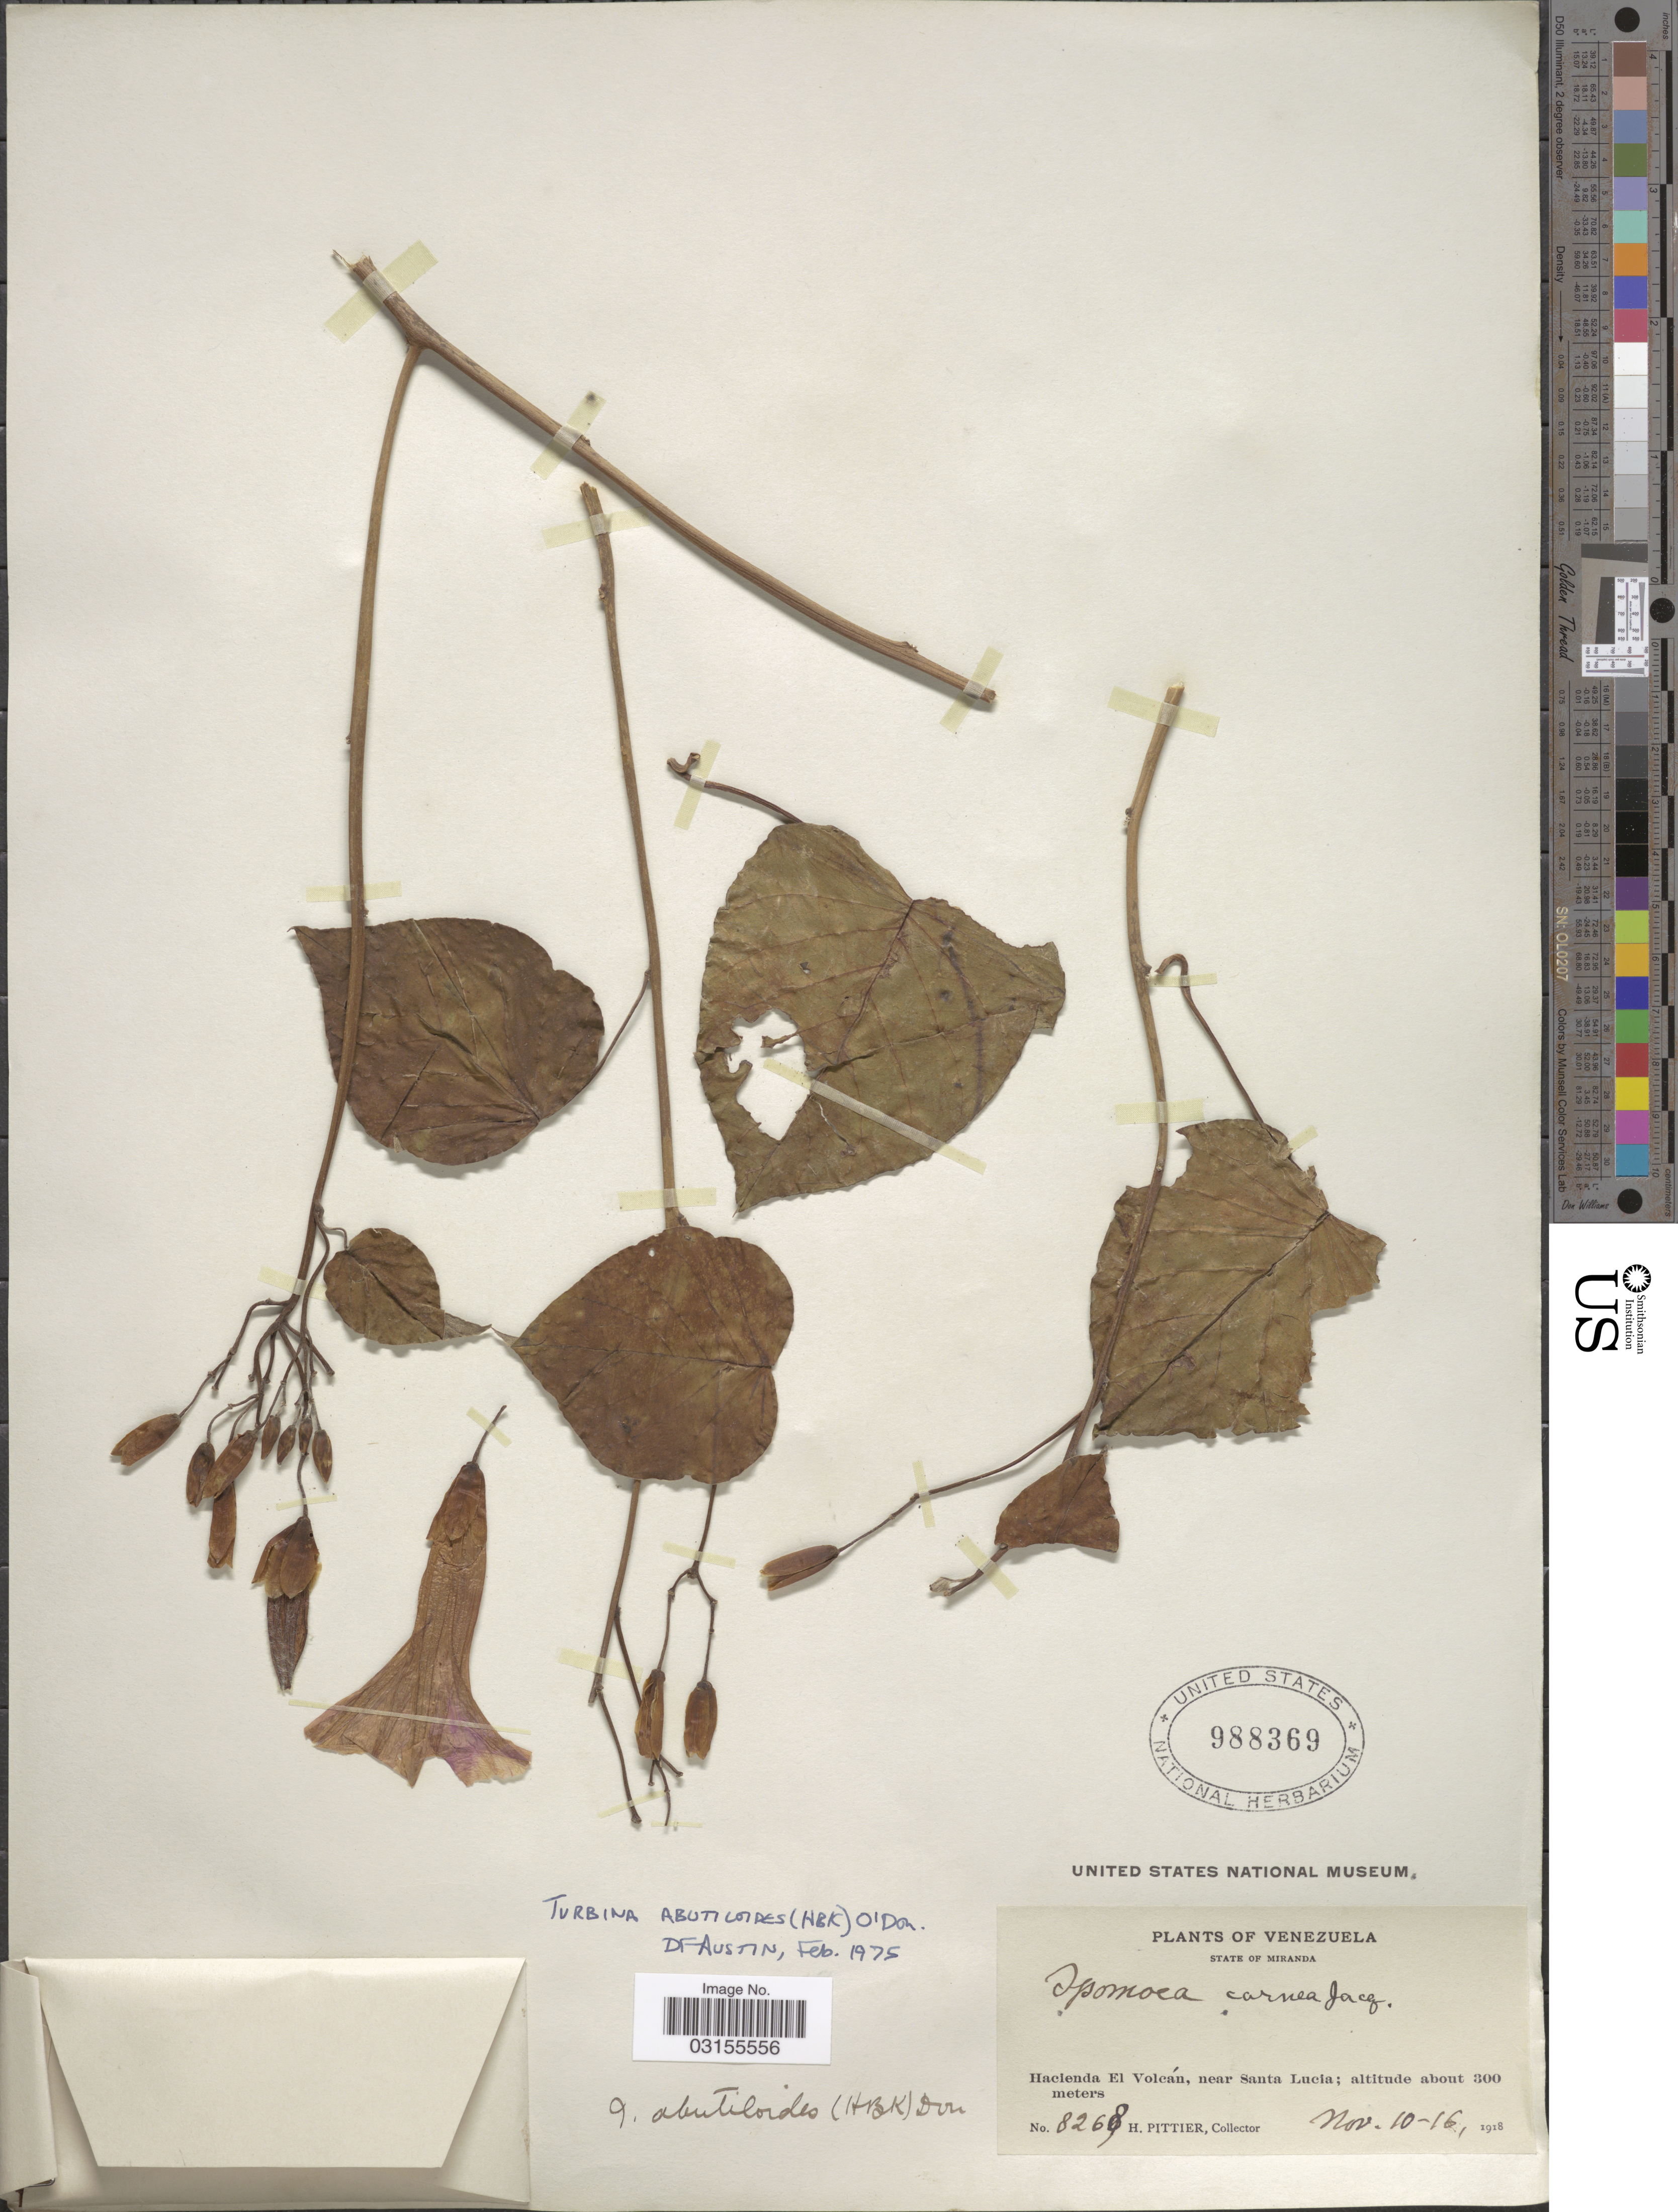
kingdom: Plantae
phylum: Tracheophyta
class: Magnoliopsida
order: Solanales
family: Convolvulaceae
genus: Turbina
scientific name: Turbina abutiloides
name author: (Kunth) O'Donell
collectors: H. F. Pittier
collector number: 8269*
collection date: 1918-11-10/1918-11-16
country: Venezuela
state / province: Miranda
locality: Hacienda El Volcán, near Santa Lucia.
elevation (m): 300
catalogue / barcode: US 988369